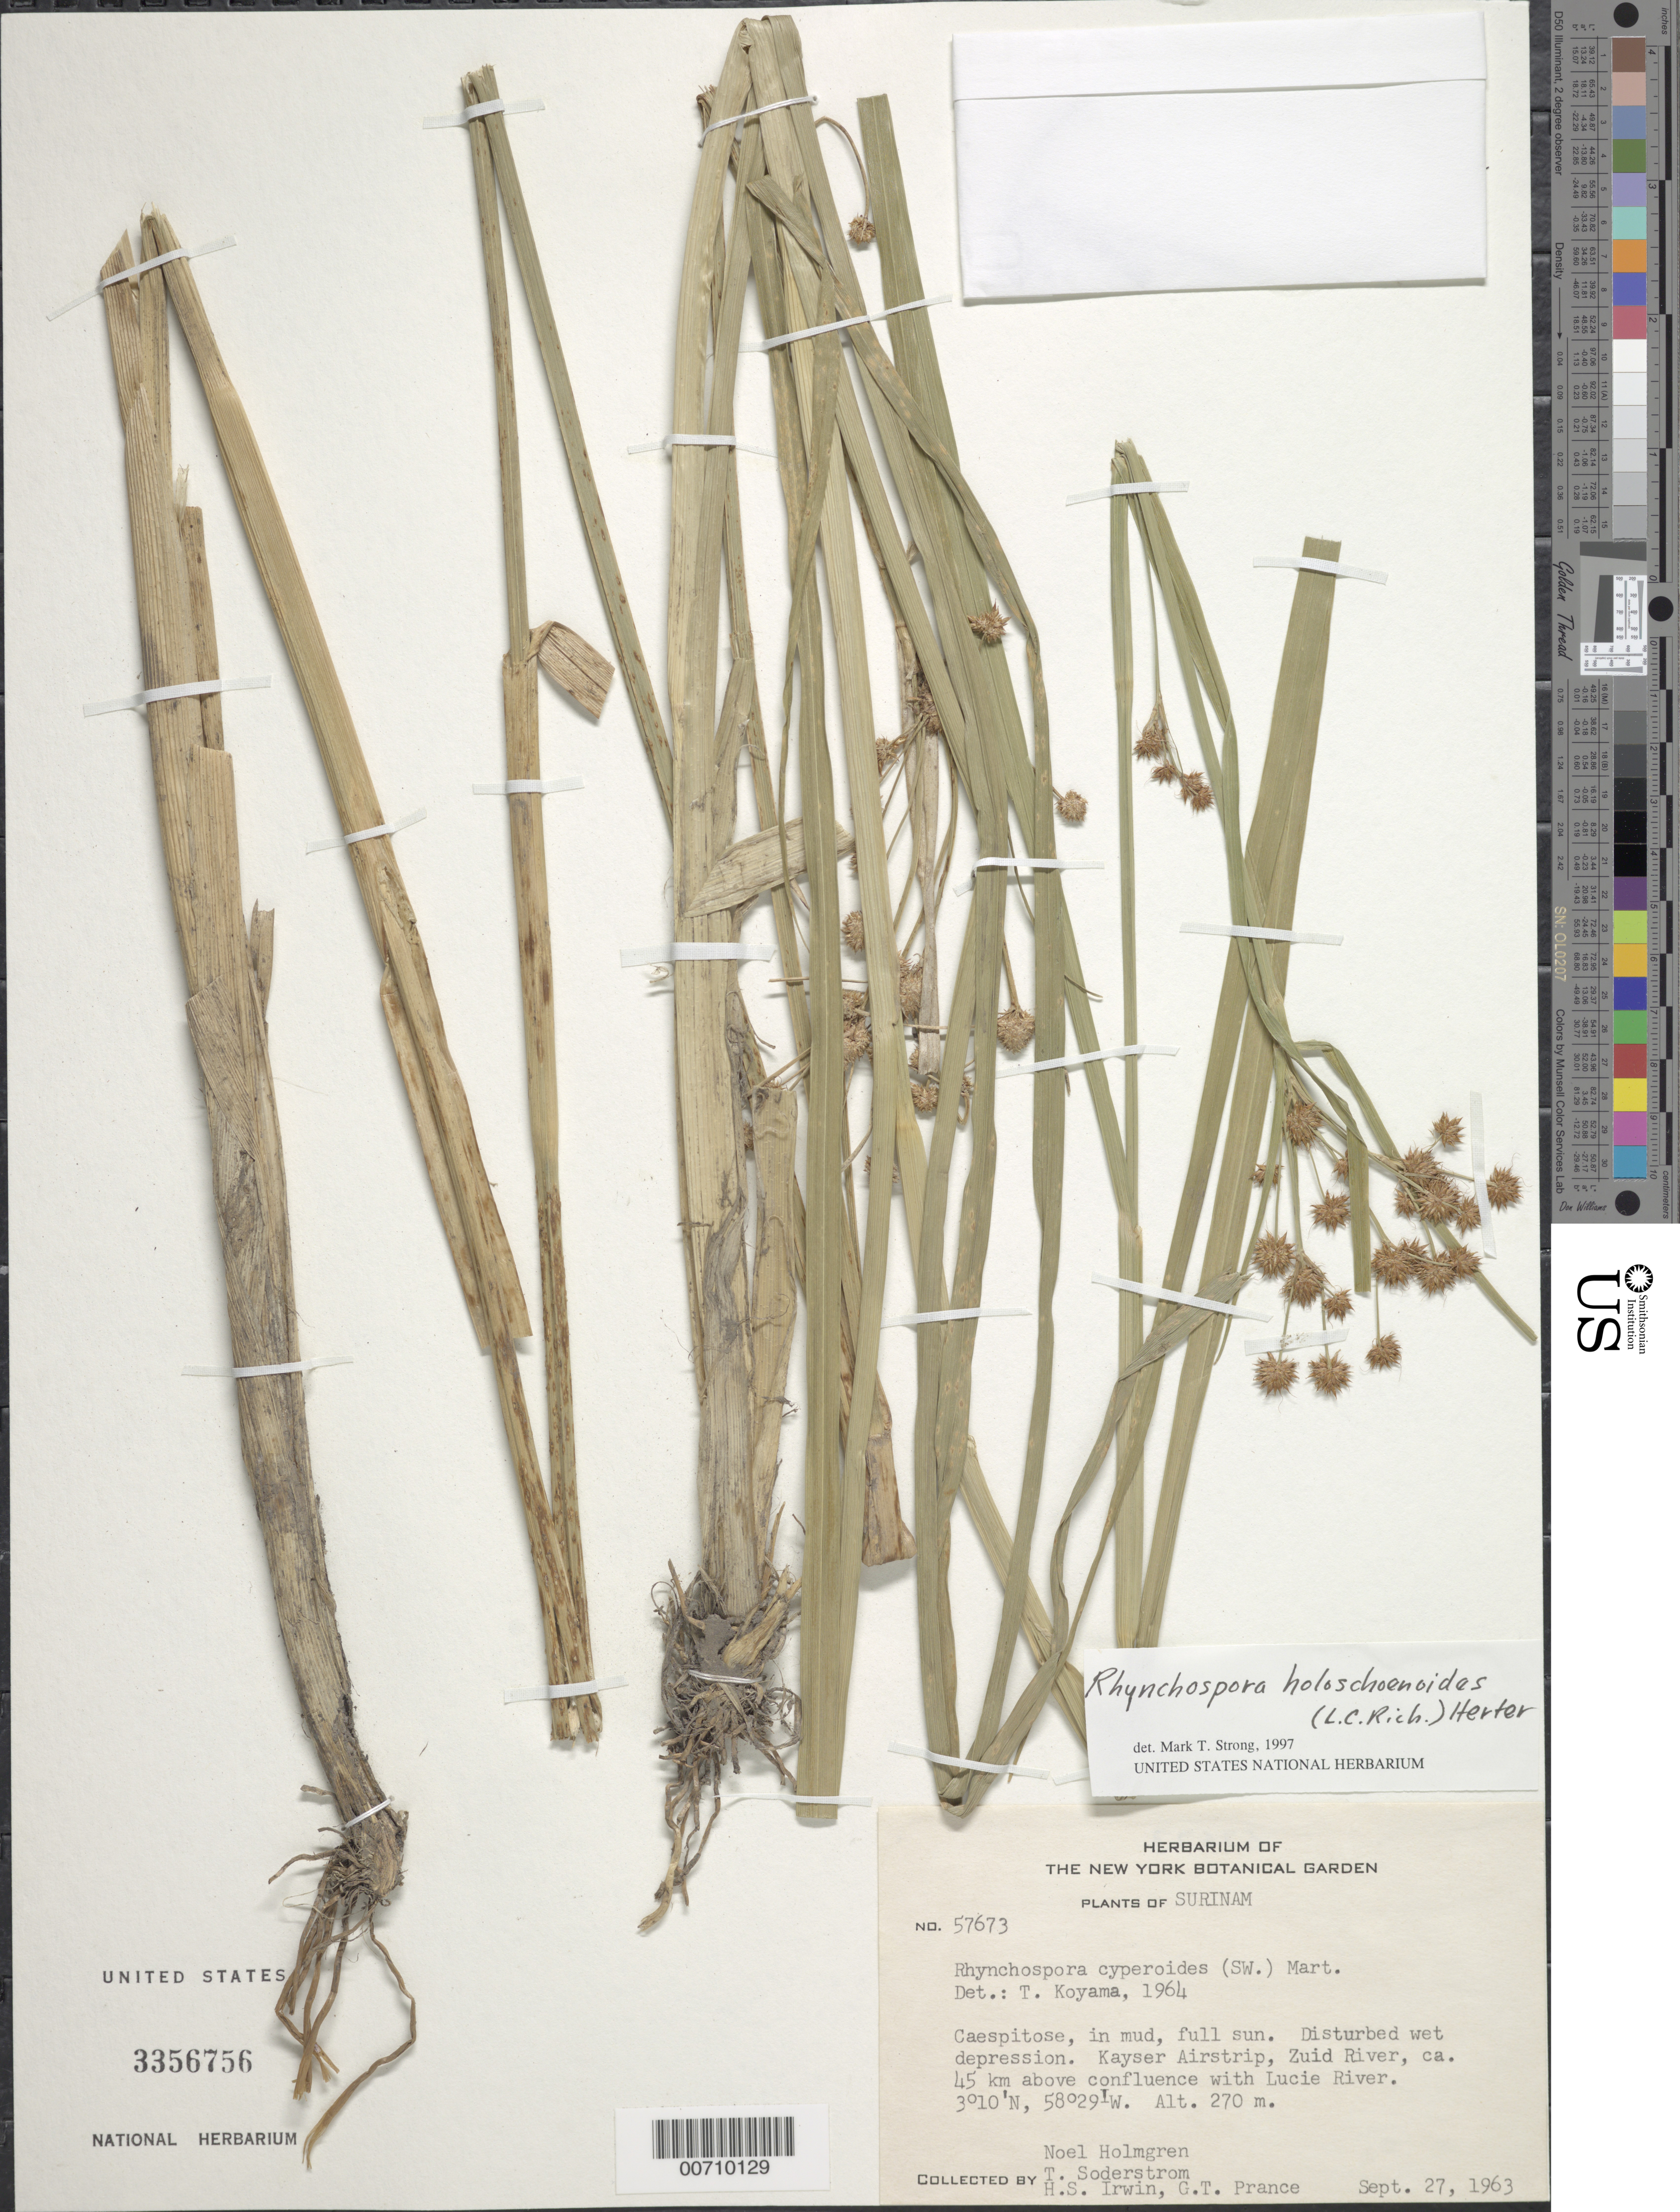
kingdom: Plantae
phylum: Tracheophyta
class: Liliopsida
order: Poales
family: Cyperaceae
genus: Rhynchospora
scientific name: Rhynchospora holoschoenoides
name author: (Rich.) Herter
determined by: Strong, M. T., (US), Smithsonian Institution - National Museum of Natural History (UNITED STATES)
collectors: H. Irwin, G. T. Prance, T. R. Soderstrom & N. H. Holmgren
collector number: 57673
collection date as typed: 27-Sep-63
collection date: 1963-09-27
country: Suriname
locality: Kayser Airstrip, Zuid R., 45 km above confl. with Lucie R., Wilhelmina Gebergte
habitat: In mud, in disturbed wet depression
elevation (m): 270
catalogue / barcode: US 3356756